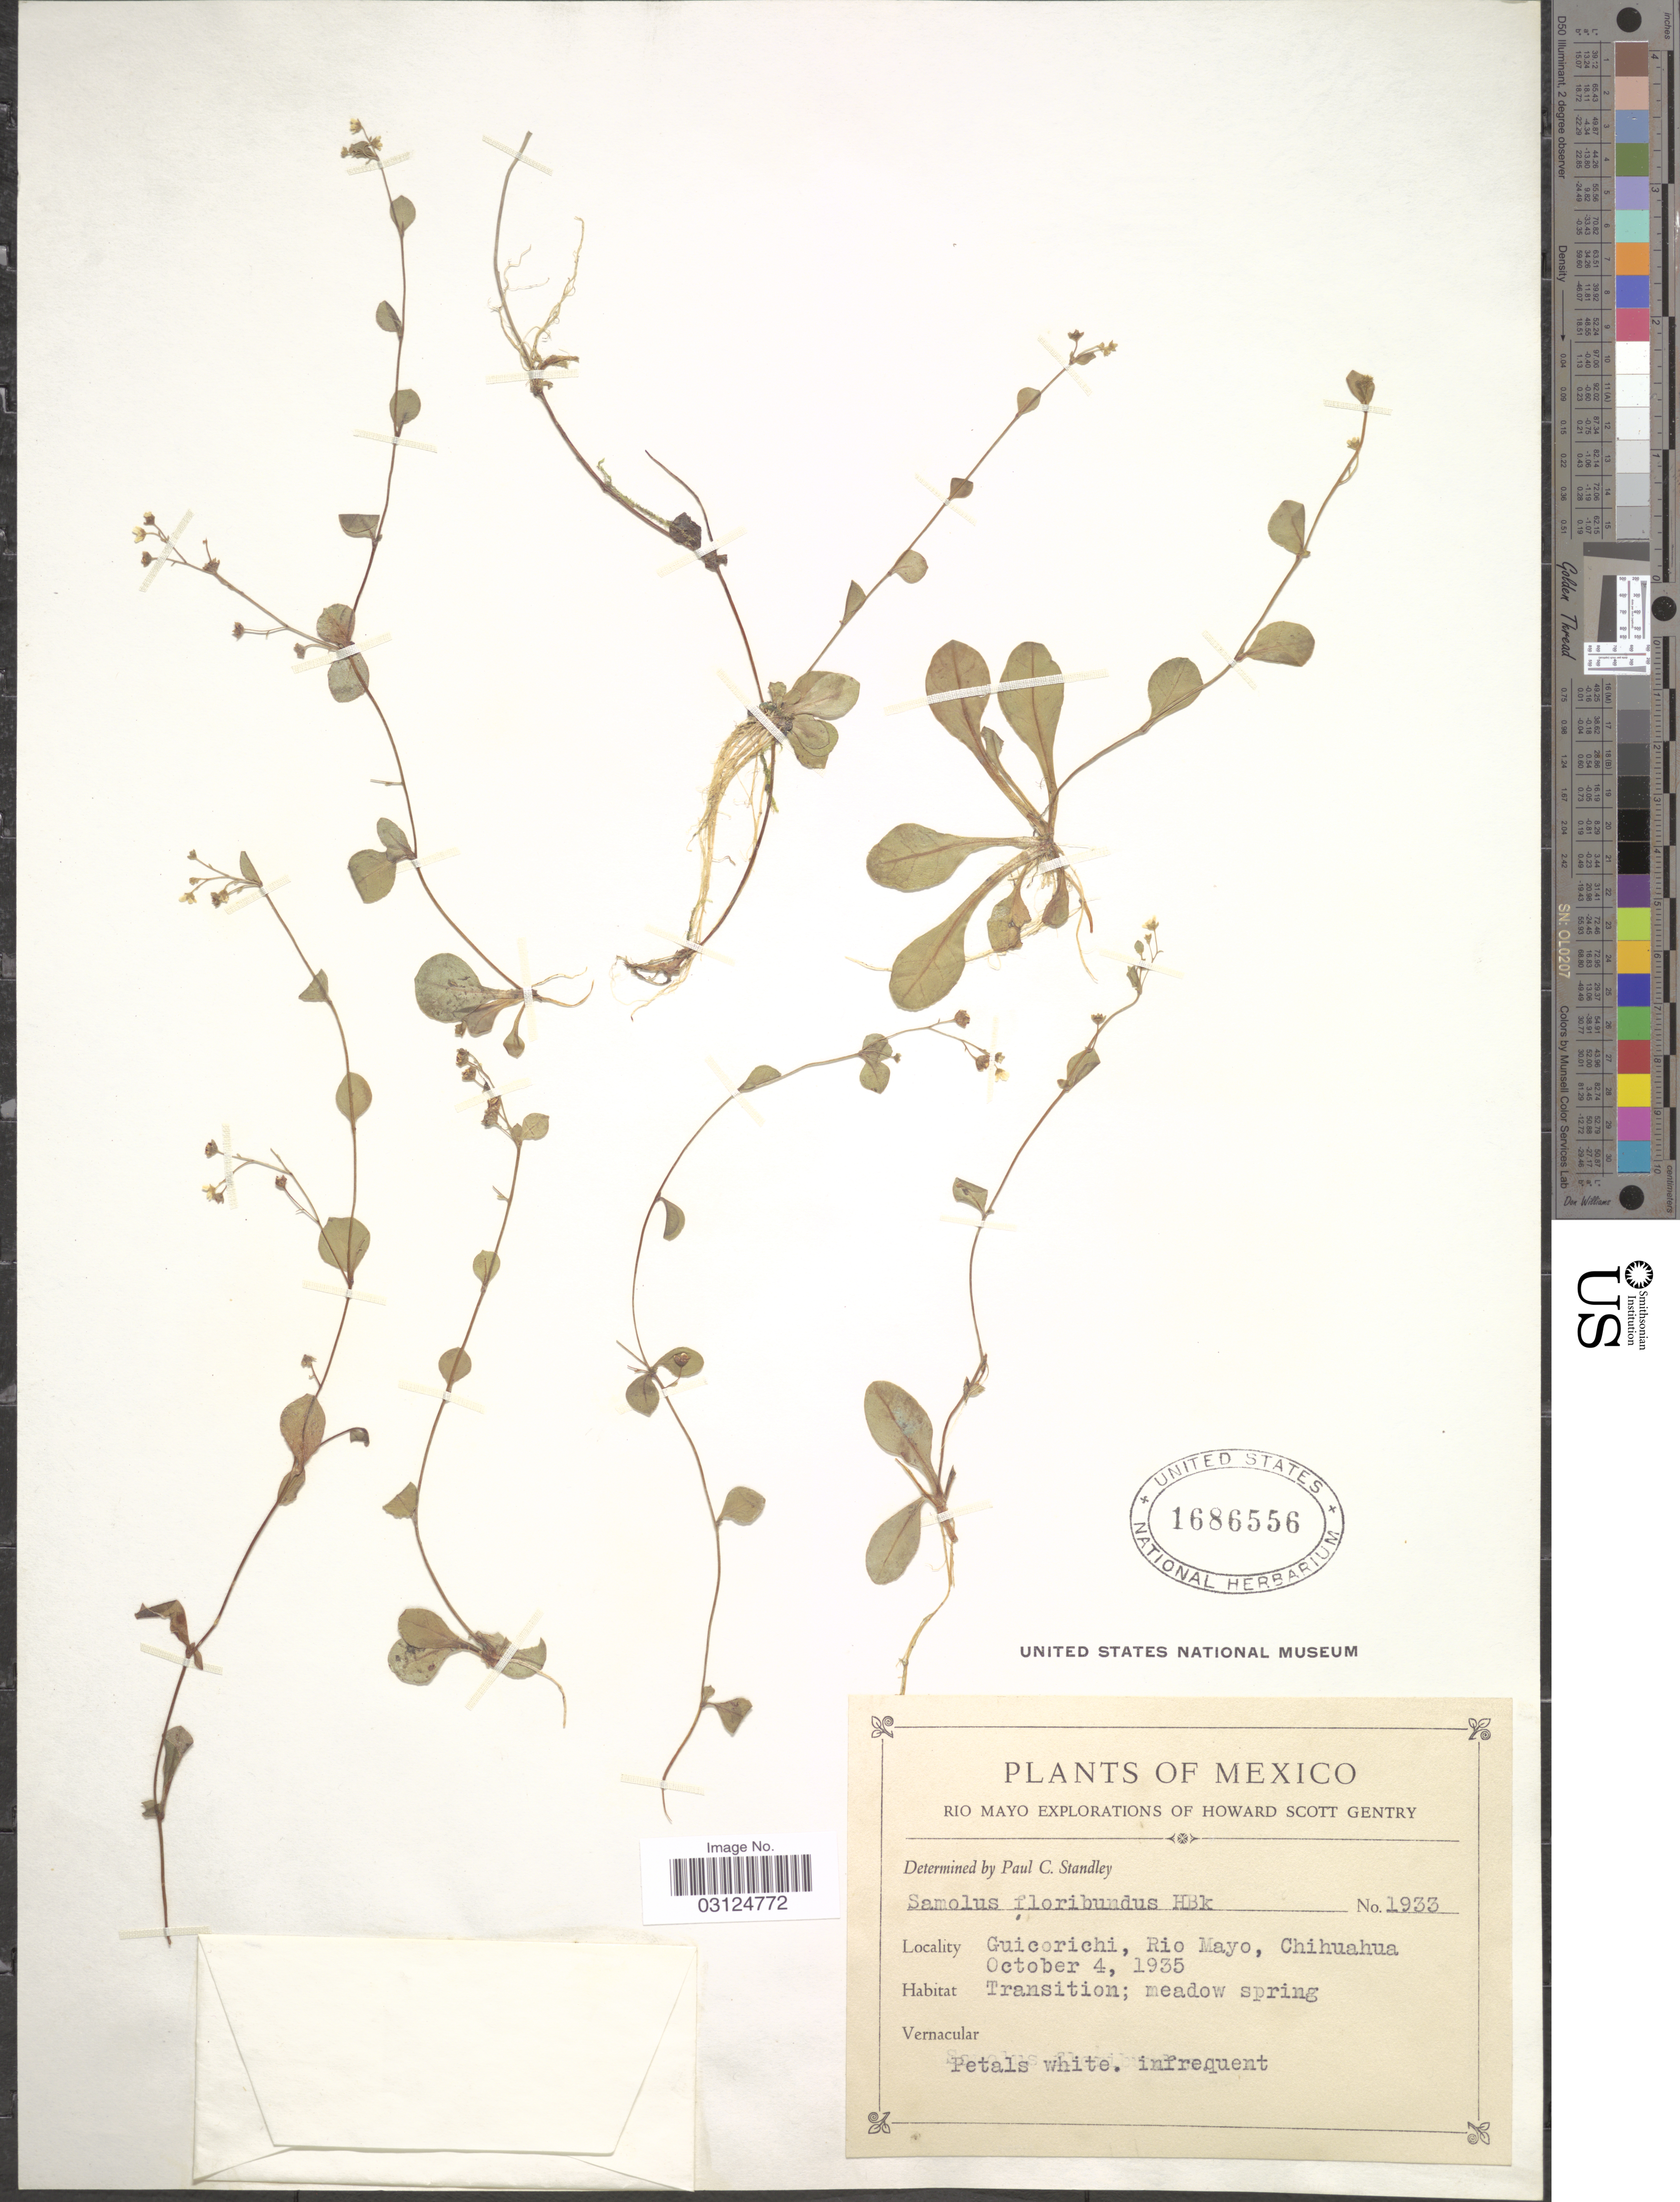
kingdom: Plantae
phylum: Tracheophyta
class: Magnoliopsida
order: Ericales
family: Primulaceae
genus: Samolus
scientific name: Samolus valerandi var. floribundus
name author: (Kunth) R. Knuth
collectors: H. S. Gentry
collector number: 1933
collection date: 1935-10-04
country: Mexico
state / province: Chihuahua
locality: Rio Mayo. Guicorichi, Rio Mayo.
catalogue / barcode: US 1686556